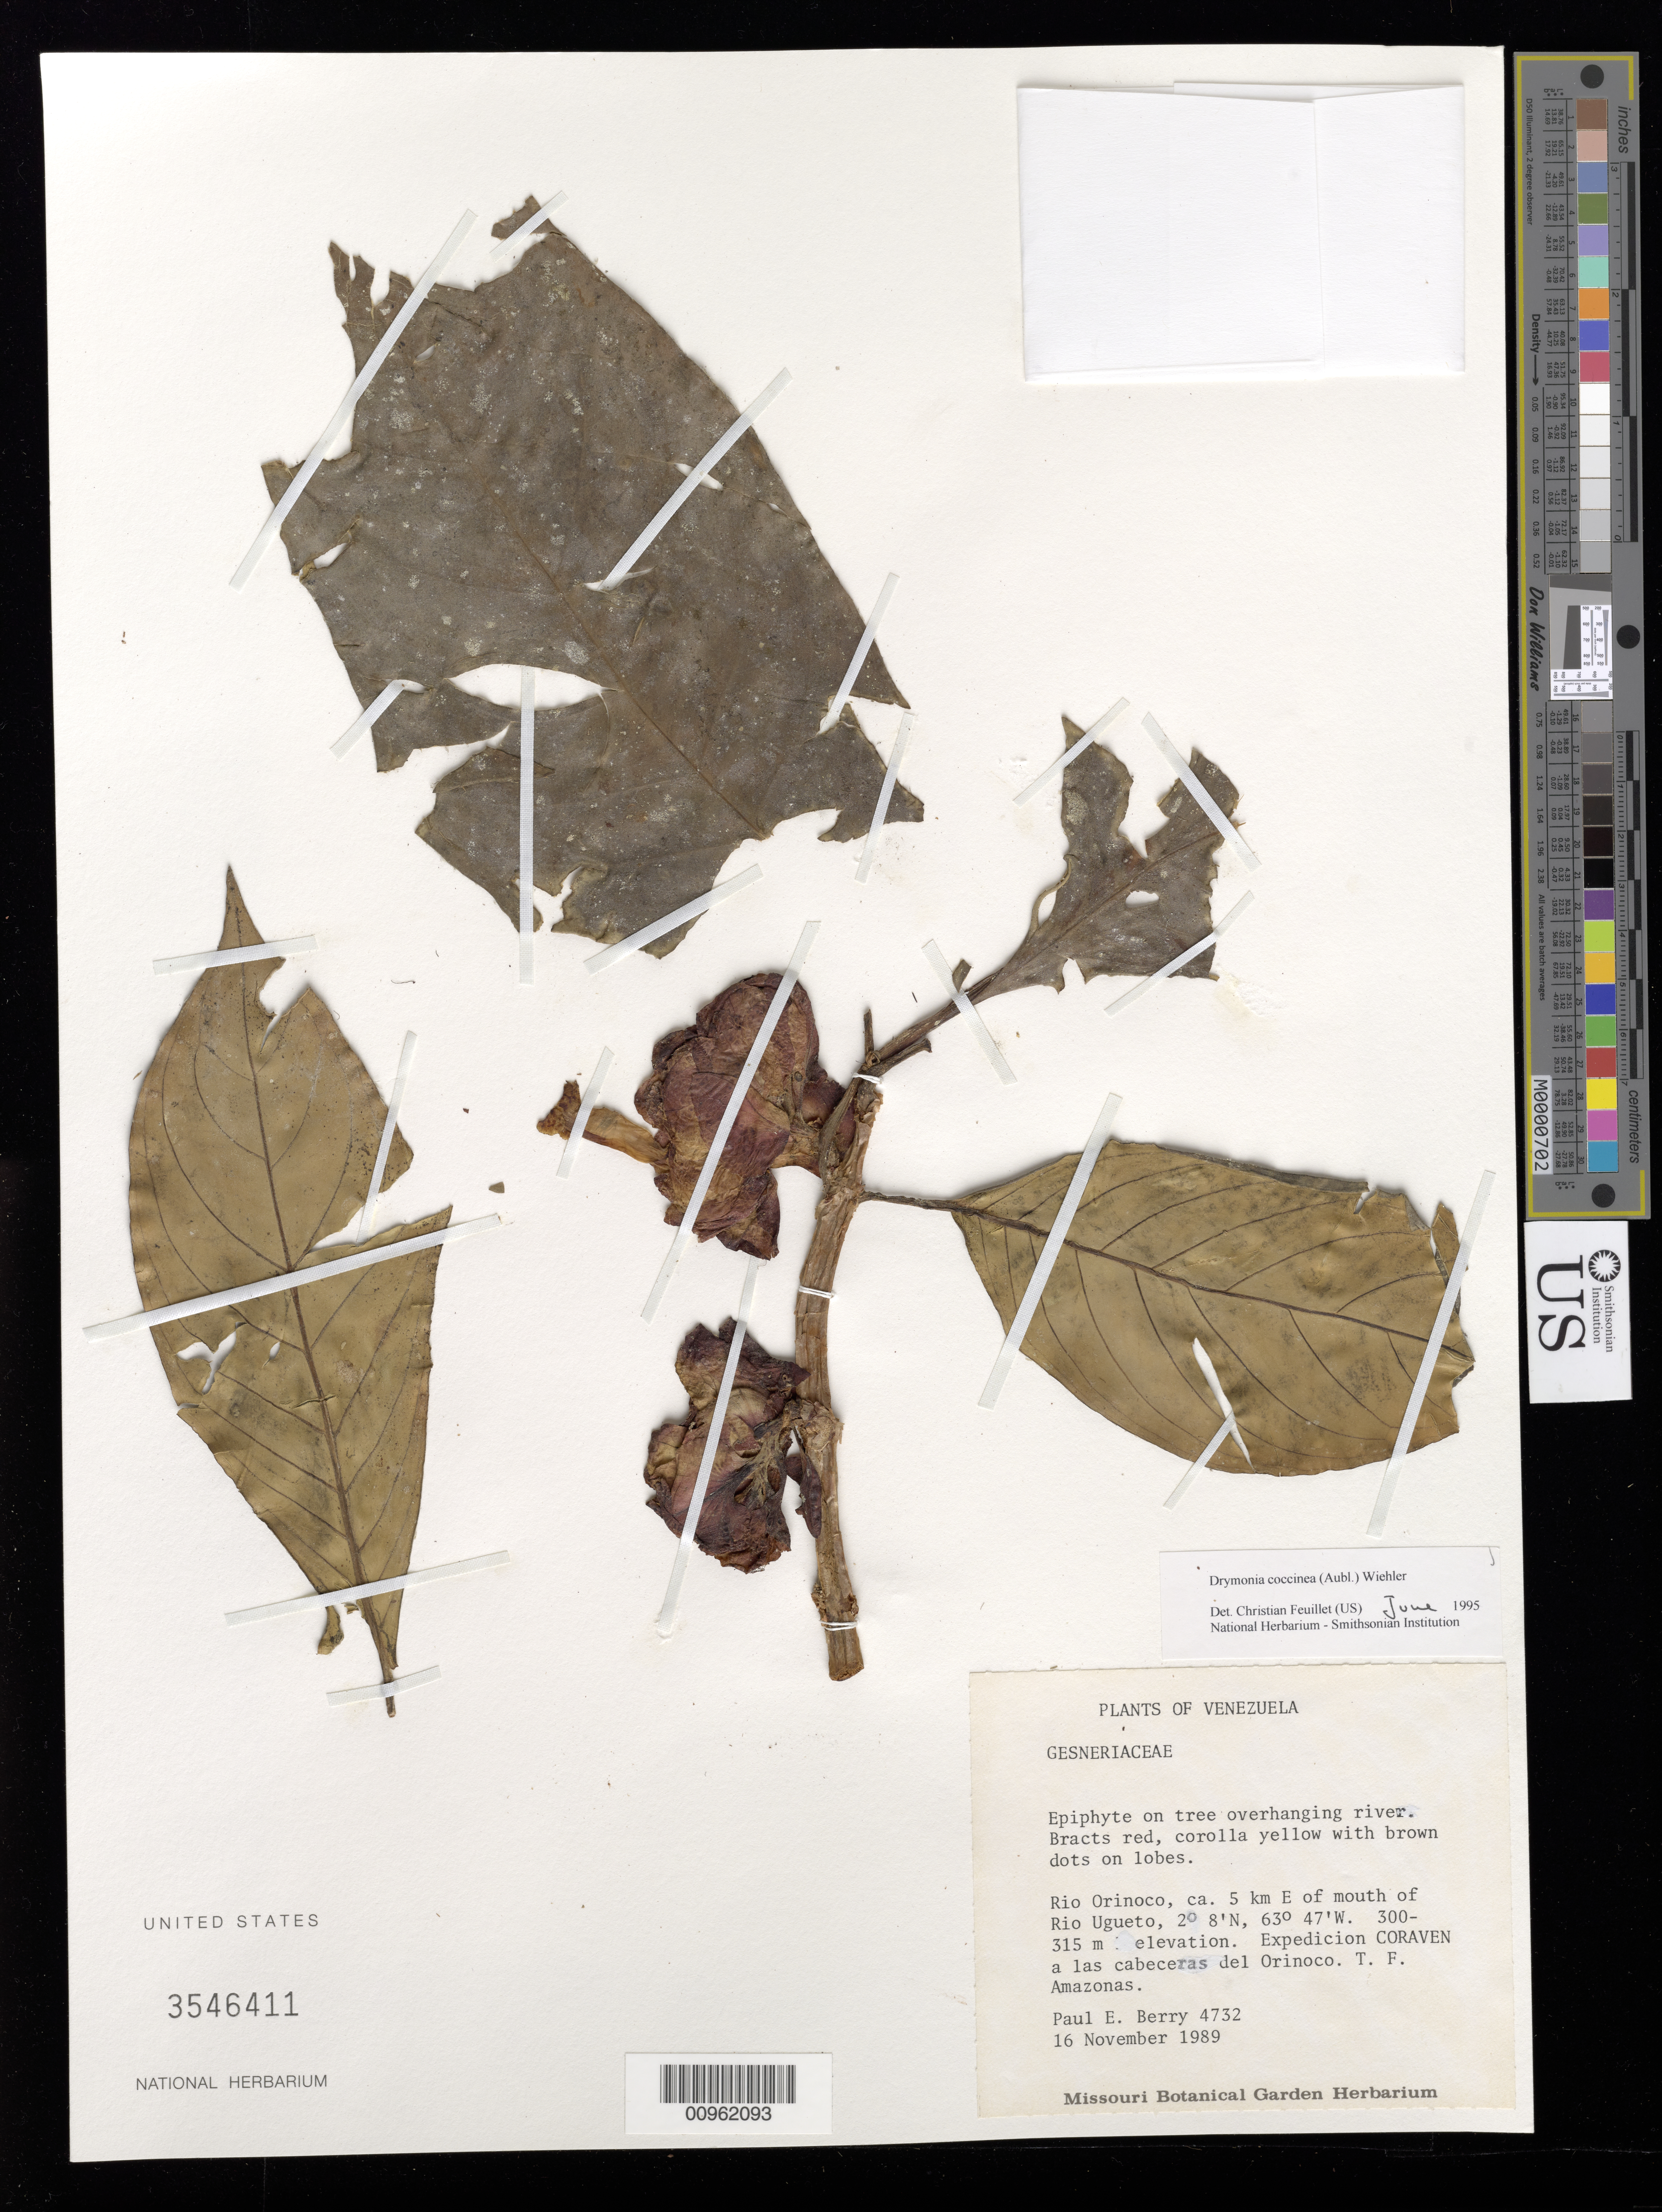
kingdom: Plantae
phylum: Tracheophyta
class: Magnoliopsida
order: Lamiales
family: Gesneriaceae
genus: Drymonia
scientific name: Drymonia coccinea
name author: (Aubl.) Wiehler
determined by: Feuillet, C.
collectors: P. E. Berry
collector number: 4732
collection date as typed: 16 Nov 1989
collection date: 1989-11-16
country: Venezuela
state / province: Amazonas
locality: Río Orinoco, ca. 5 km E of mouth of Río Ugueto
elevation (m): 300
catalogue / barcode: US 3546411